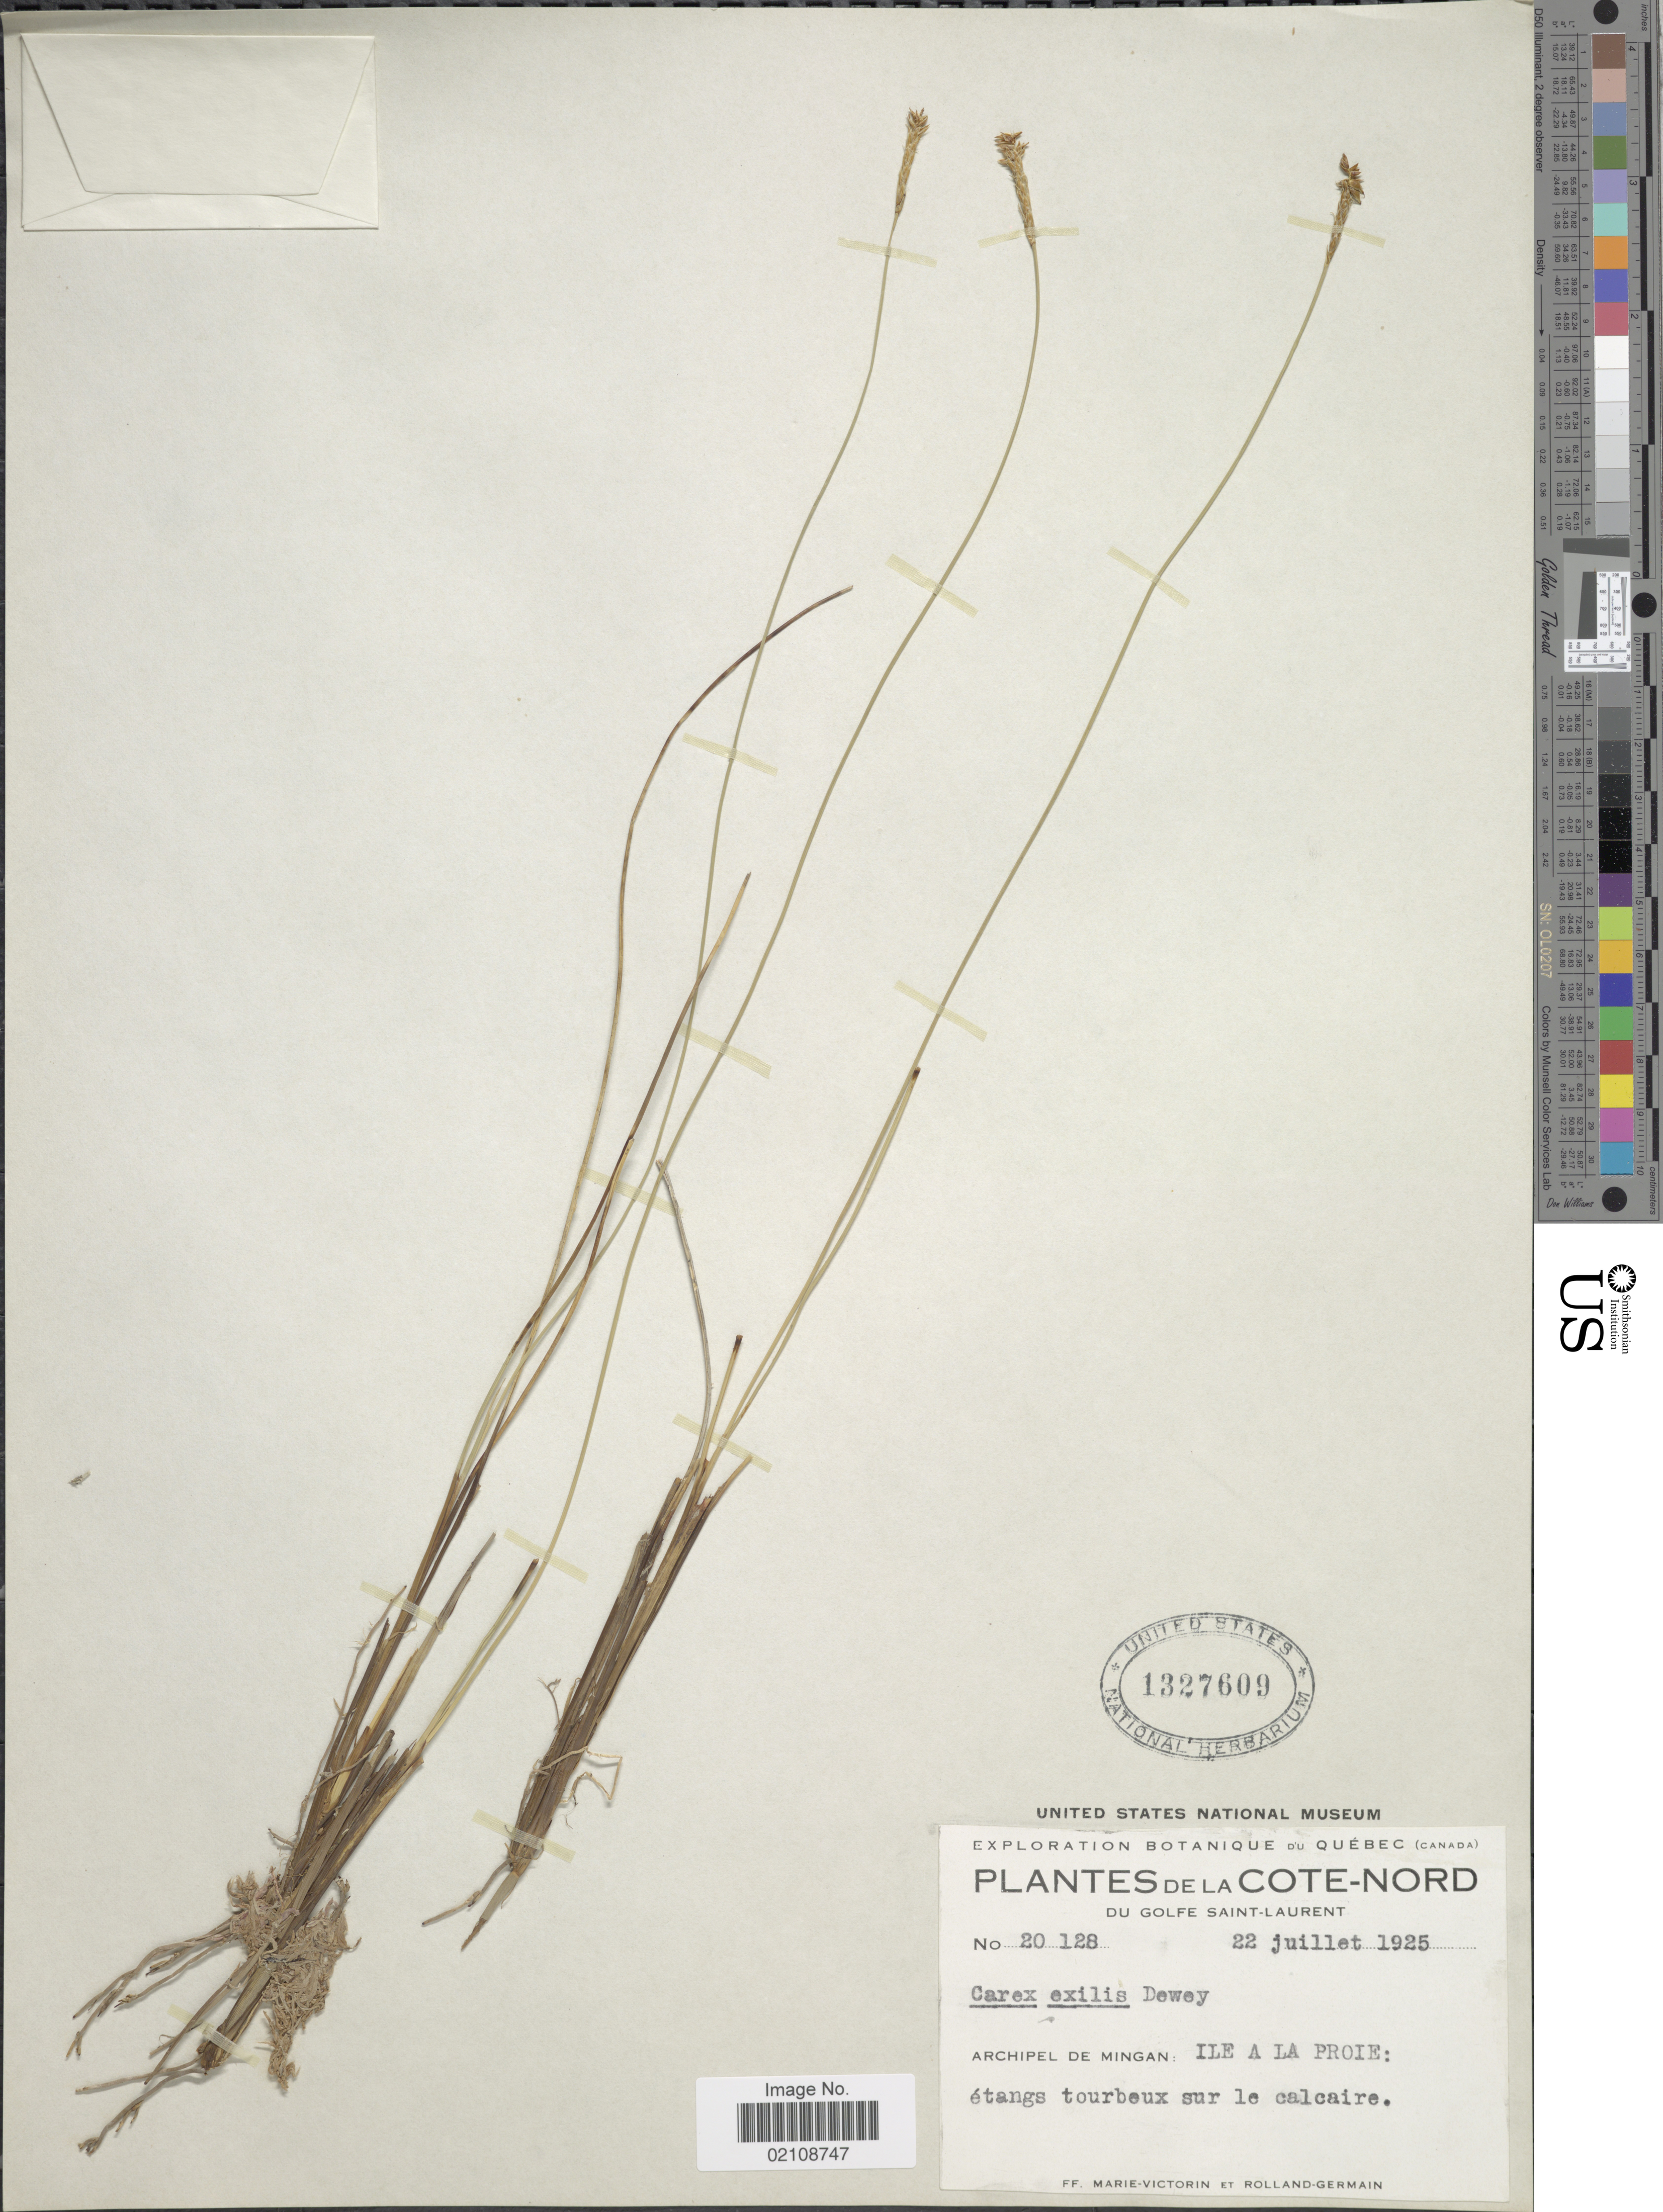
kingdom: Plantae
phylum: Tracheophyta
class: Liliopsida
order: Poales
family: Cyperaceae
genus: Carex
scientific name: Carex exilis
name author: Dewey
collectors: F. Marie-Victorin & Rolland-Germain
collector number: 20128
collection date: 1925-07-22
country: Canada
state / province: Quebec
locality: Botanique du Quebec, de la Cote-Nord, Du Golfe Saint-Laurent, Archipel de Mingan: Ile a la Proie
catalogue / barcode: US 1327609